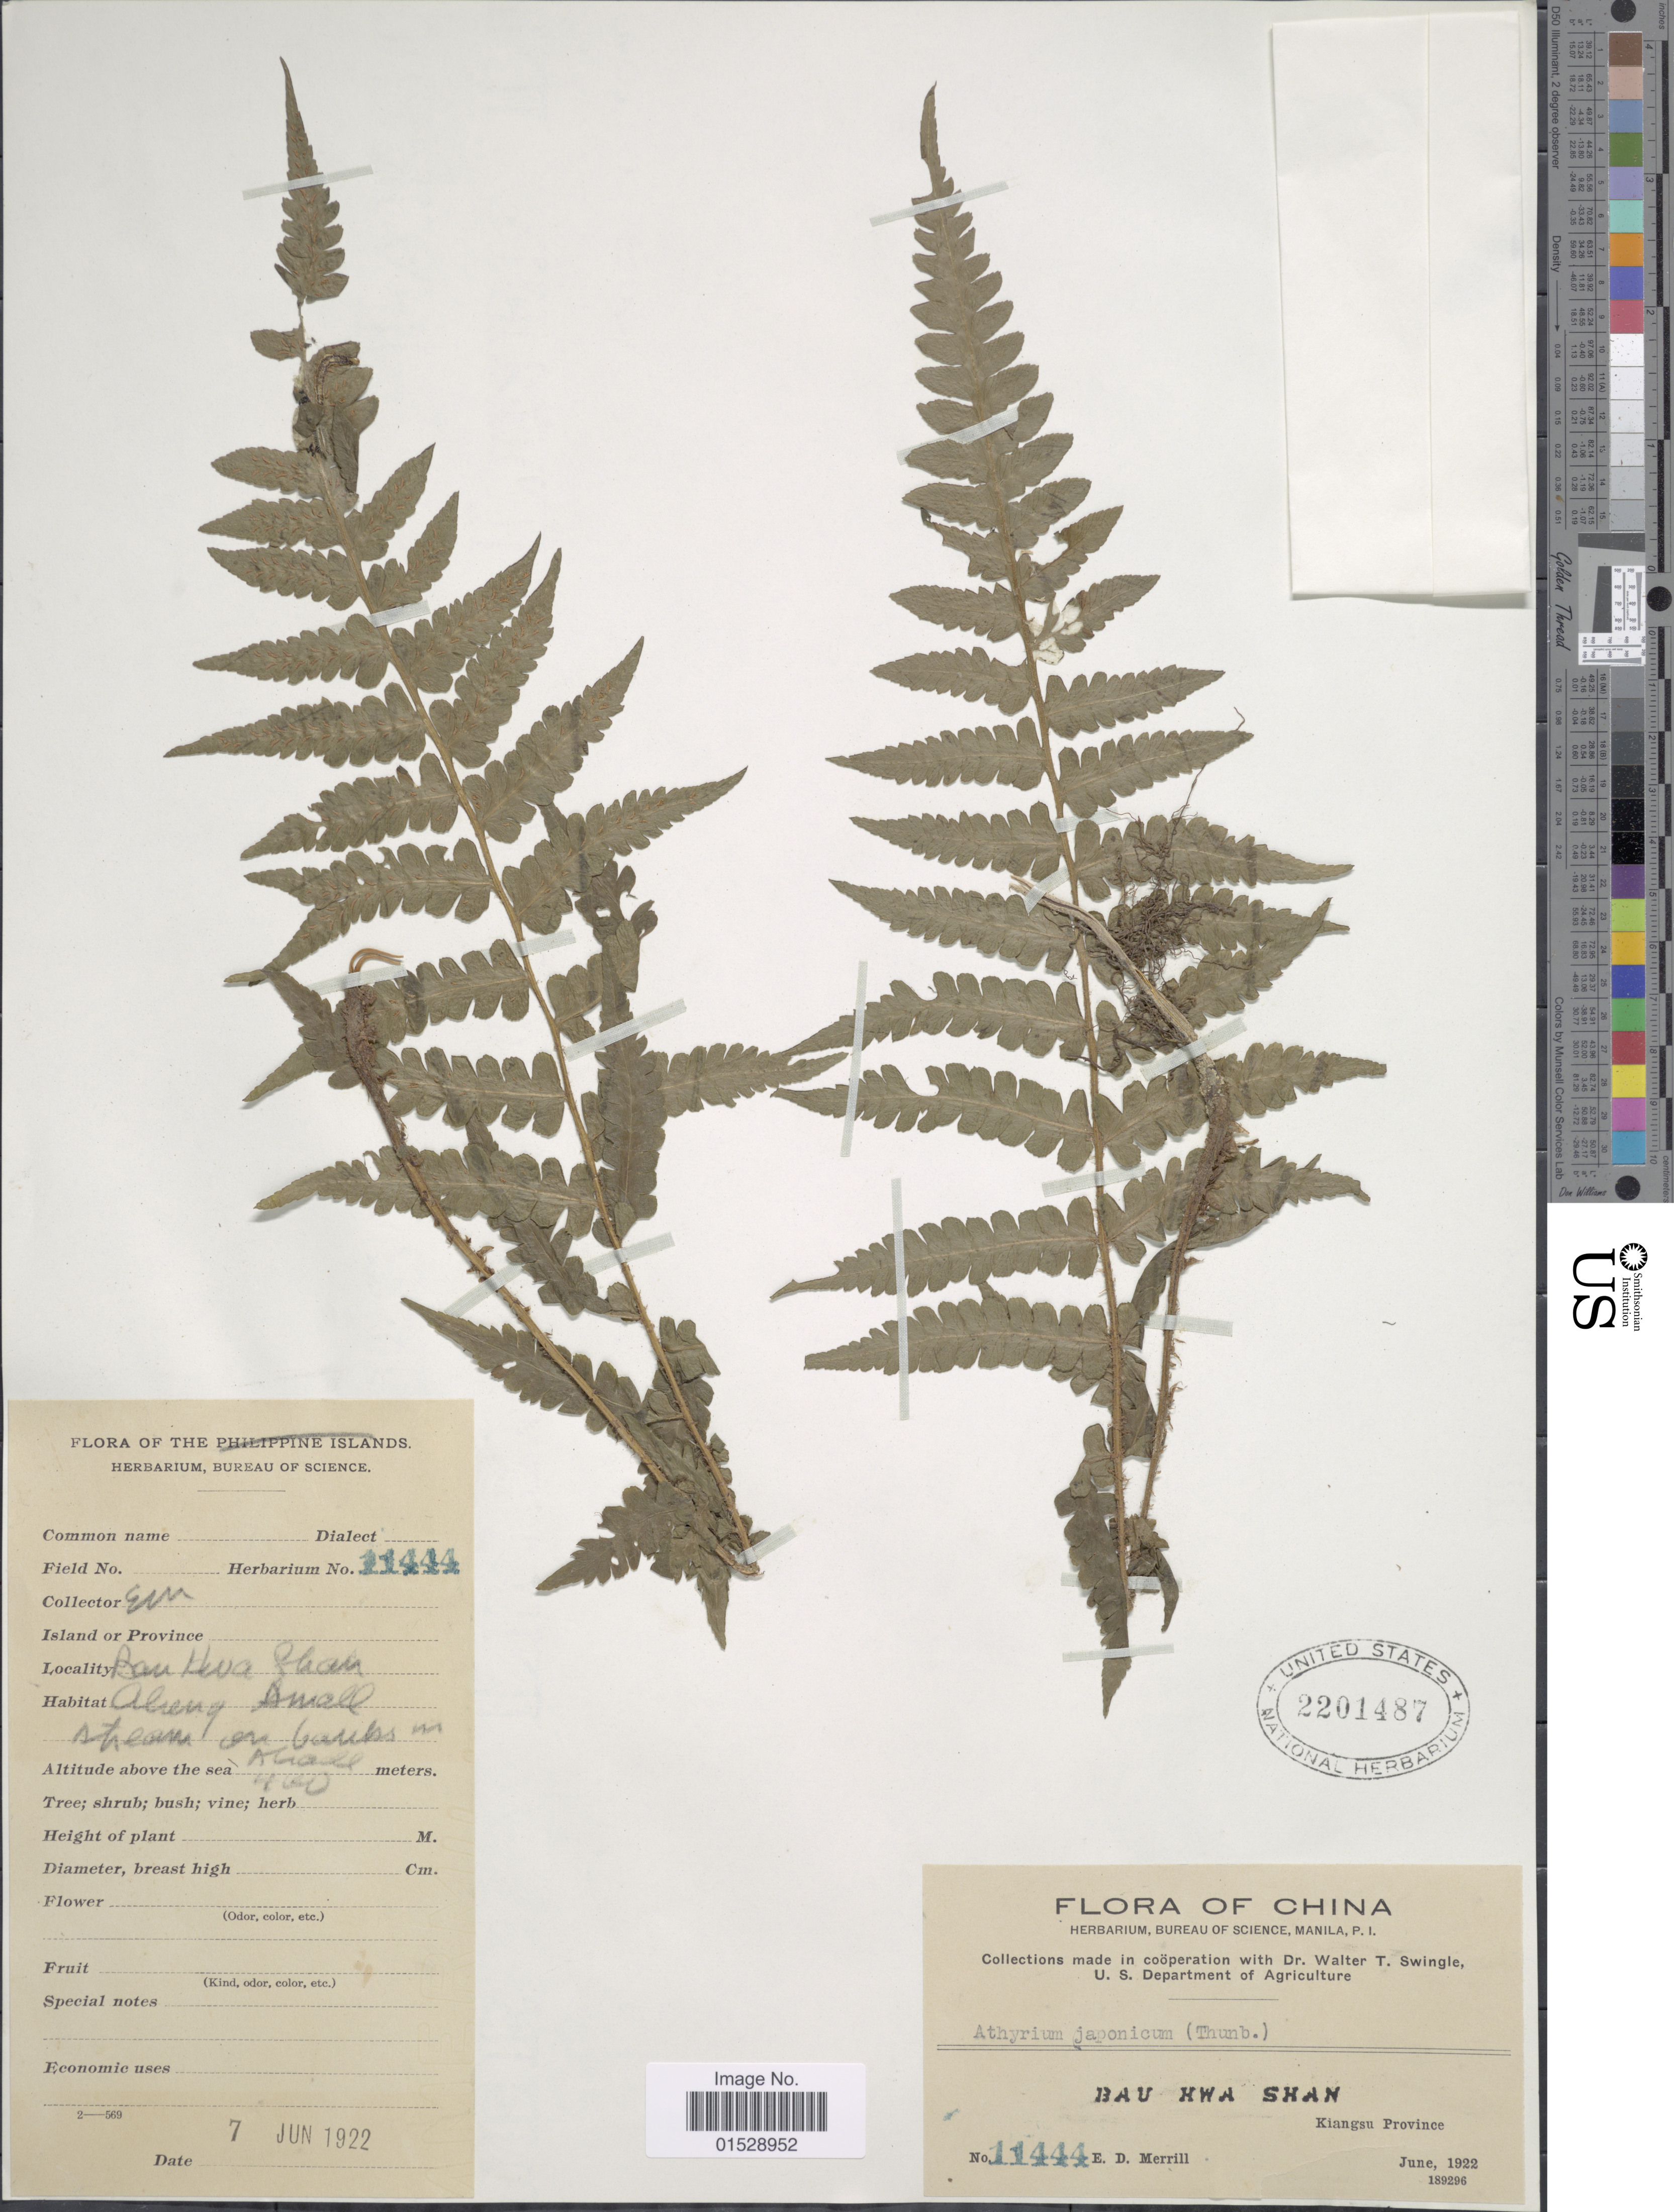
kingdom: Plantae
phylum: Tracheophyta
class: Polypodiopsida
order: Polypodiales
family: Athyriaceae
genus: Deparia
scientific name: Deparia japonica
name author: (Thunb.) M. Kato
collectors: E. D. Merrill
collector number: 11444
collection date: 1922-06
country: China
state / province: Jiangsu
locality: Bau Hwa Shan, Kiangsu Province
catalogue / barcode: US 2201487